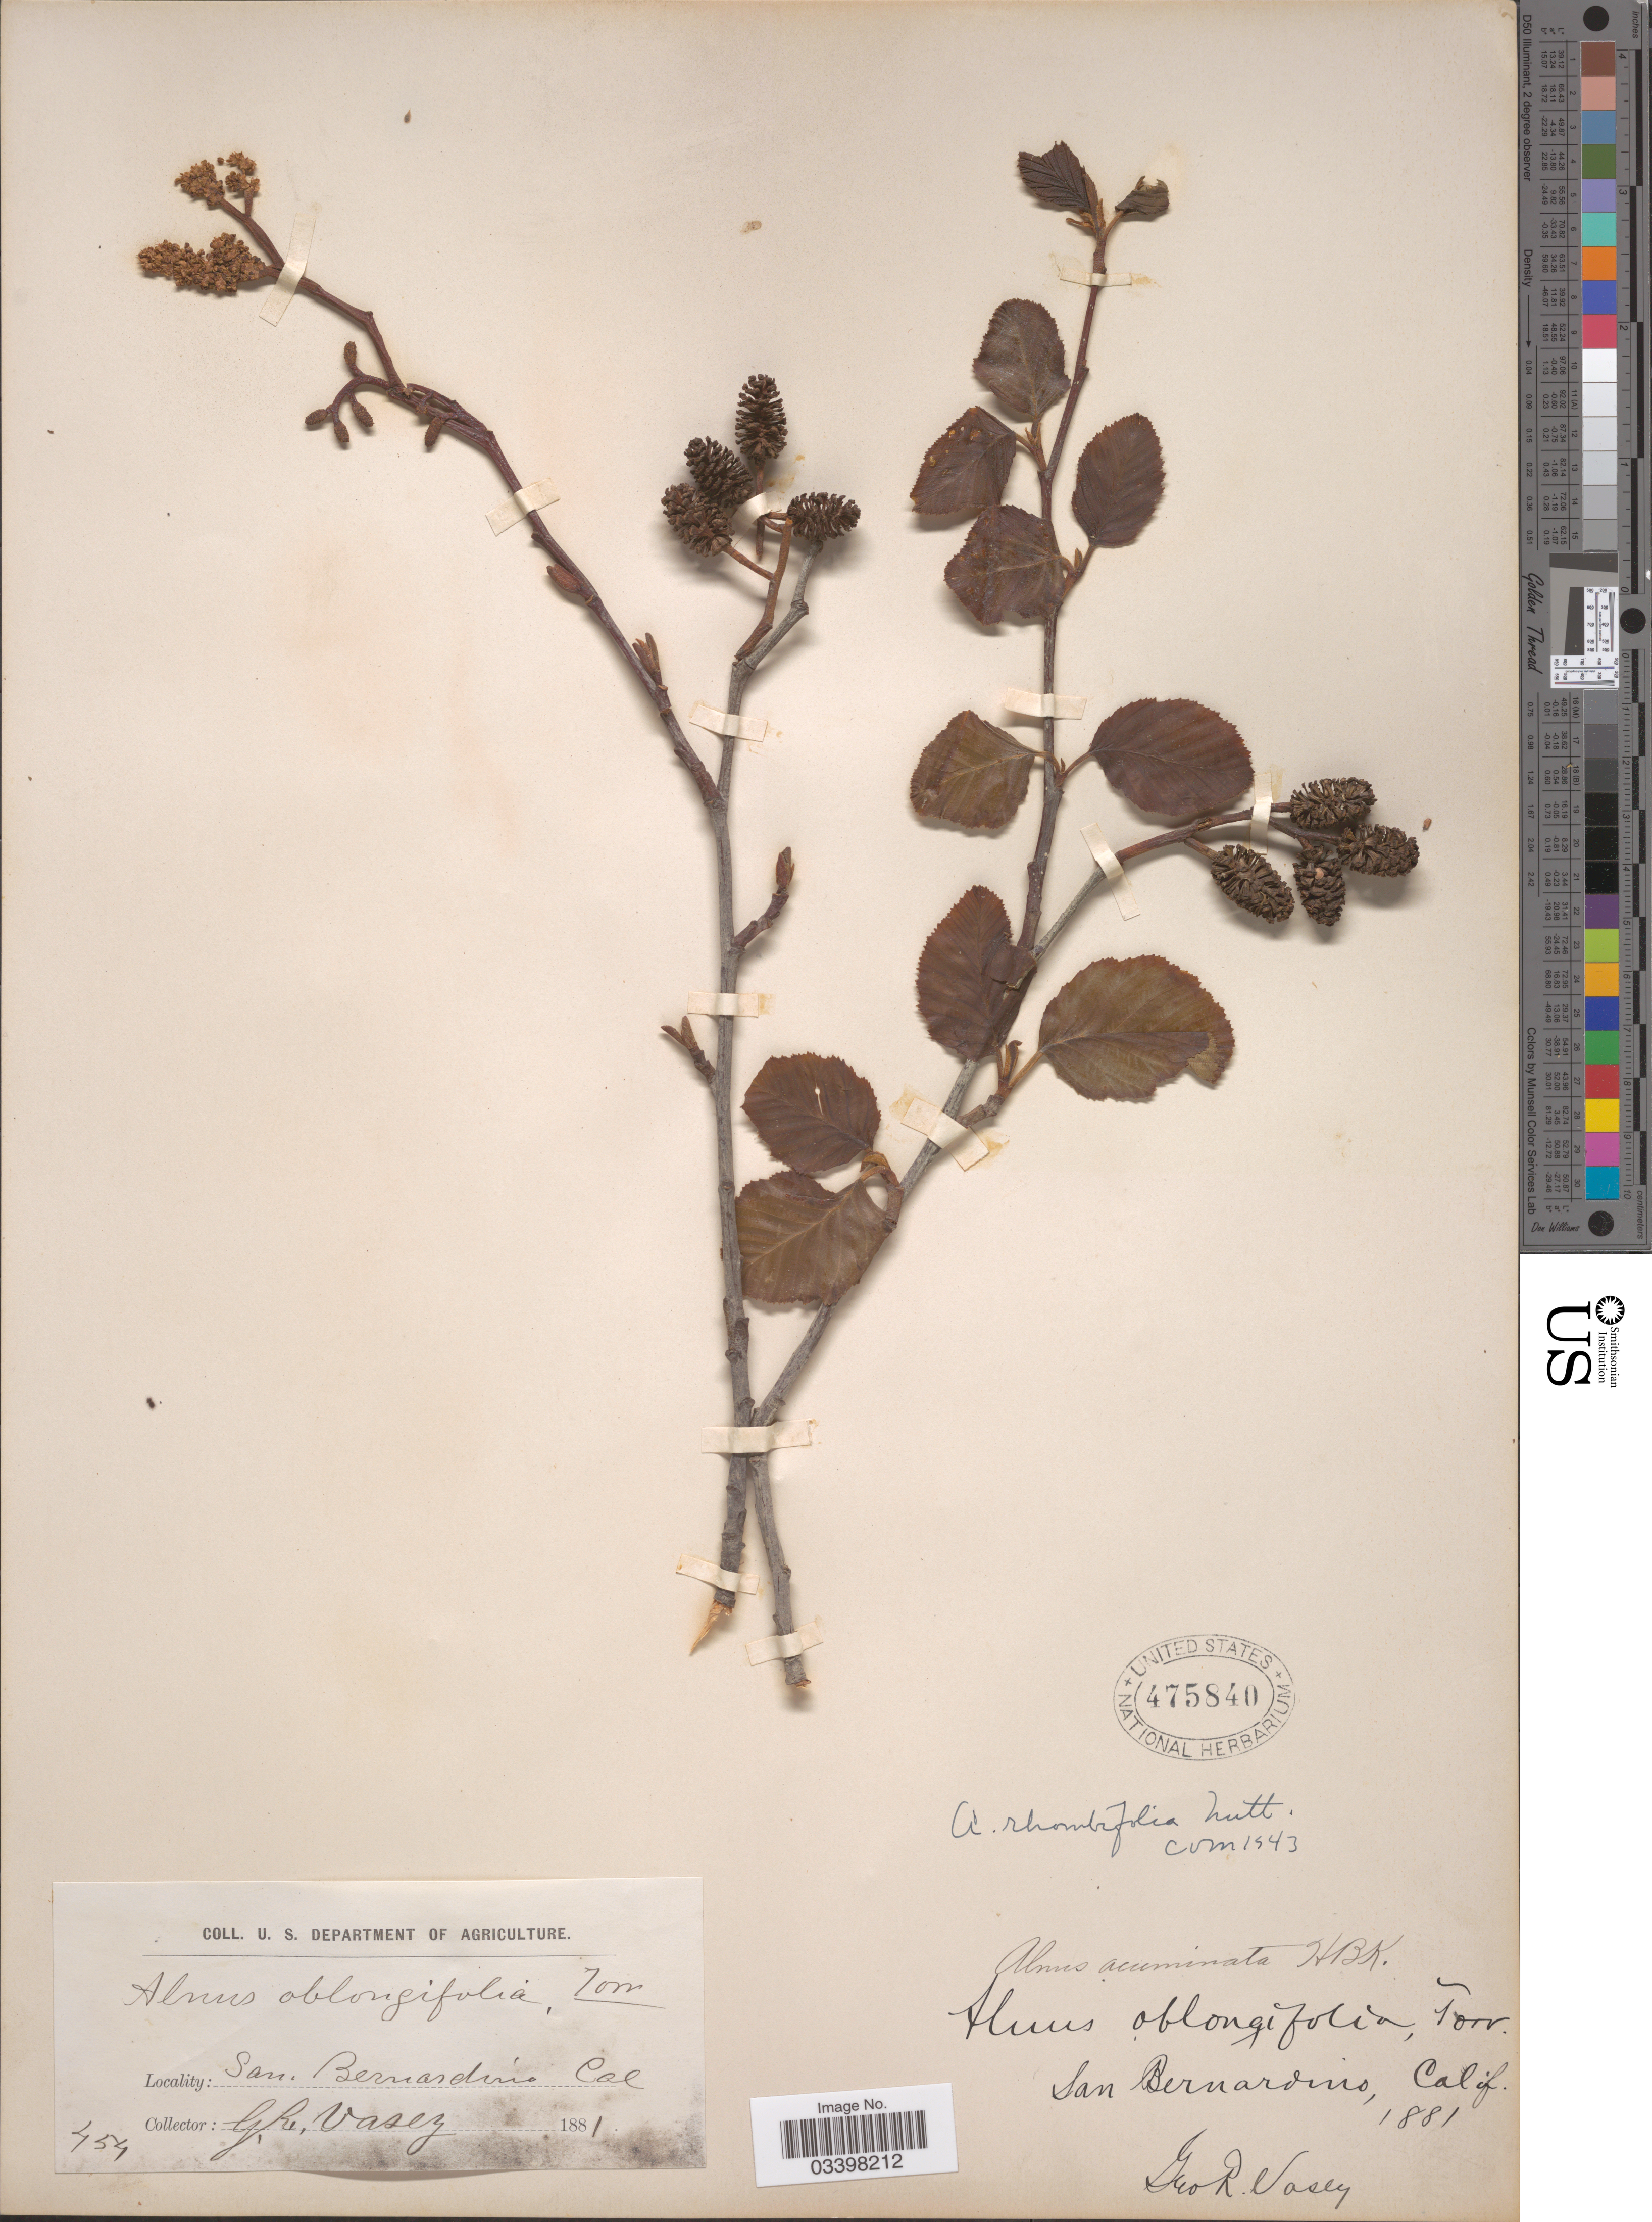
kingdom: Plantae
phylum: Tracheophyta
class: Magnoliopsida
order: Fagales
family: Betulaceae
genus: Alnus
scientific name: Alnus rhombifolia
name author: Nutt.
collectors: G. R. Vasey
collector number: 454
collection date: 1881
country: United States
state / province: California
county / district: San Bernardino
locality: San Bernardino.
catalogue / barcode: US 475840